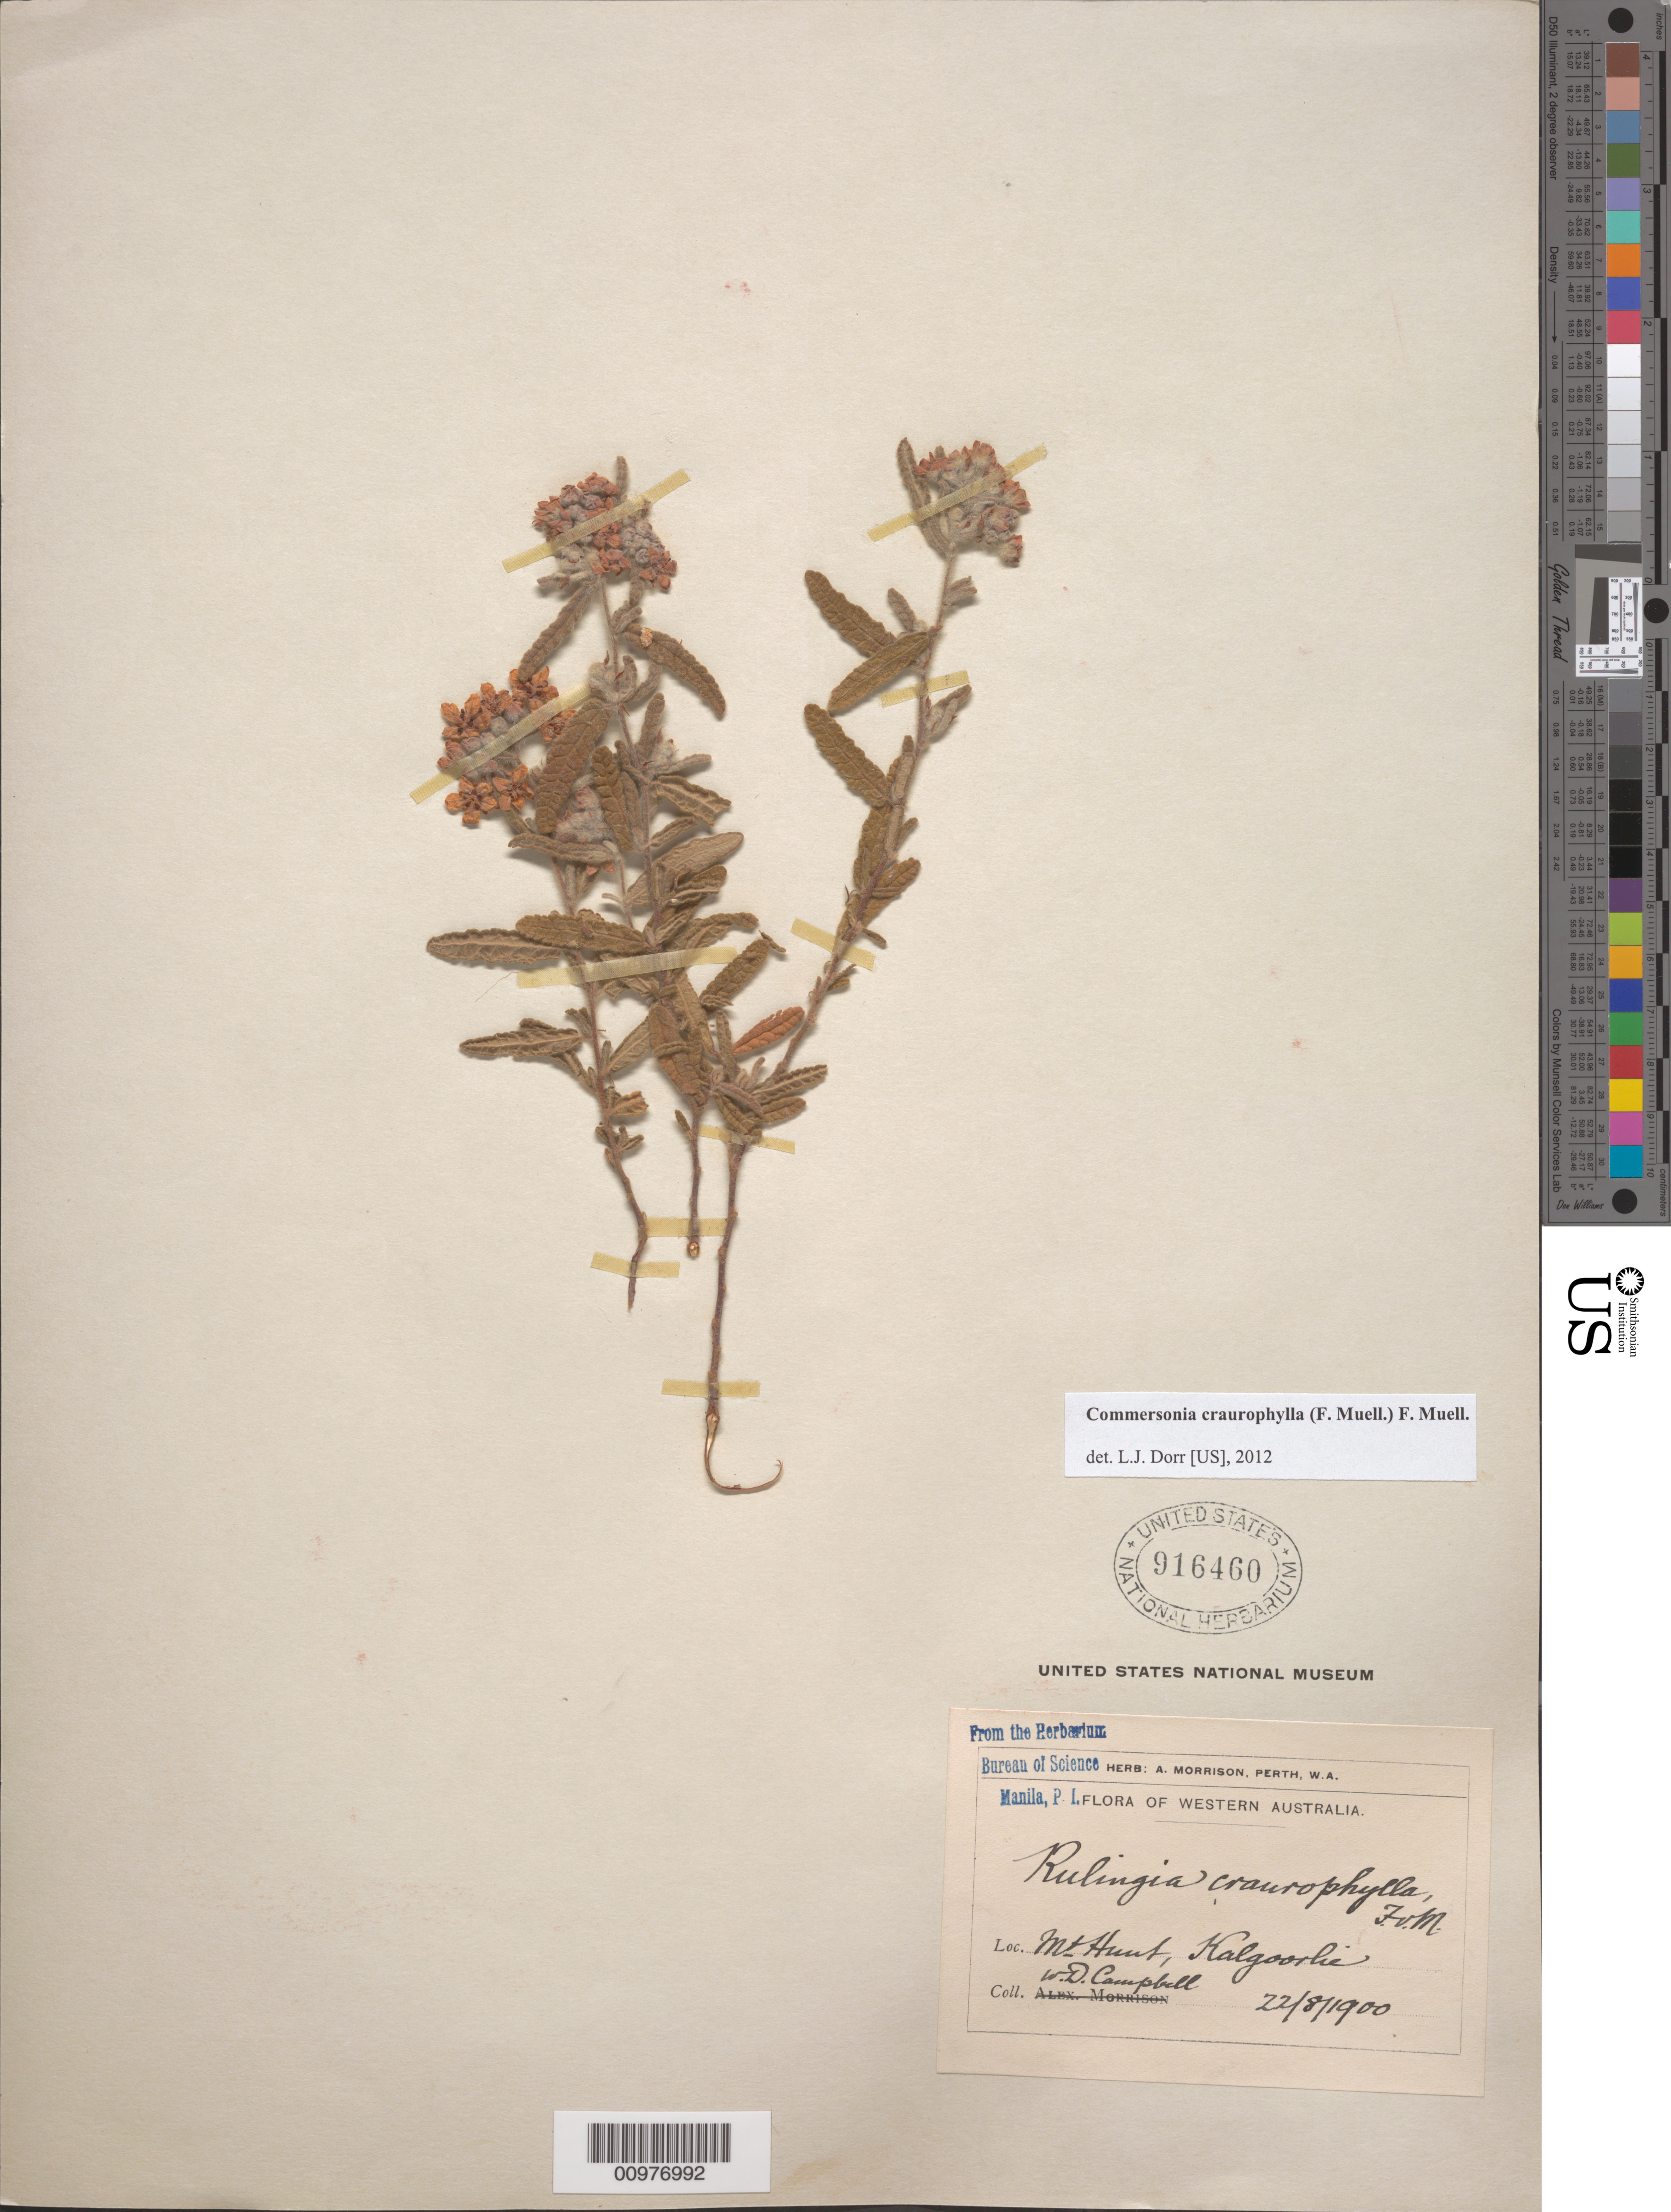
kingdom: Plantae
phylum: Tracheophyta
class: Magnoliopsida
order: Malvales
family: Malvaceae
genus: Commersonia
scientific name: Commersonia craurophylla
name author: (F. Muell.) F. Muell.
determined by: Dorr, L. J., (BOT), Smithsonian Institution - National Museum of Natural History (UNITED STATES)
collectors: W. D. Campbell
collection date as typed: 22/8/1900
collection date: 1900-08-22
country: Australia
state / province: Western Australia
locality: Mt. Hunt, Kalgoorlia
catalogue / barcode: US 916460